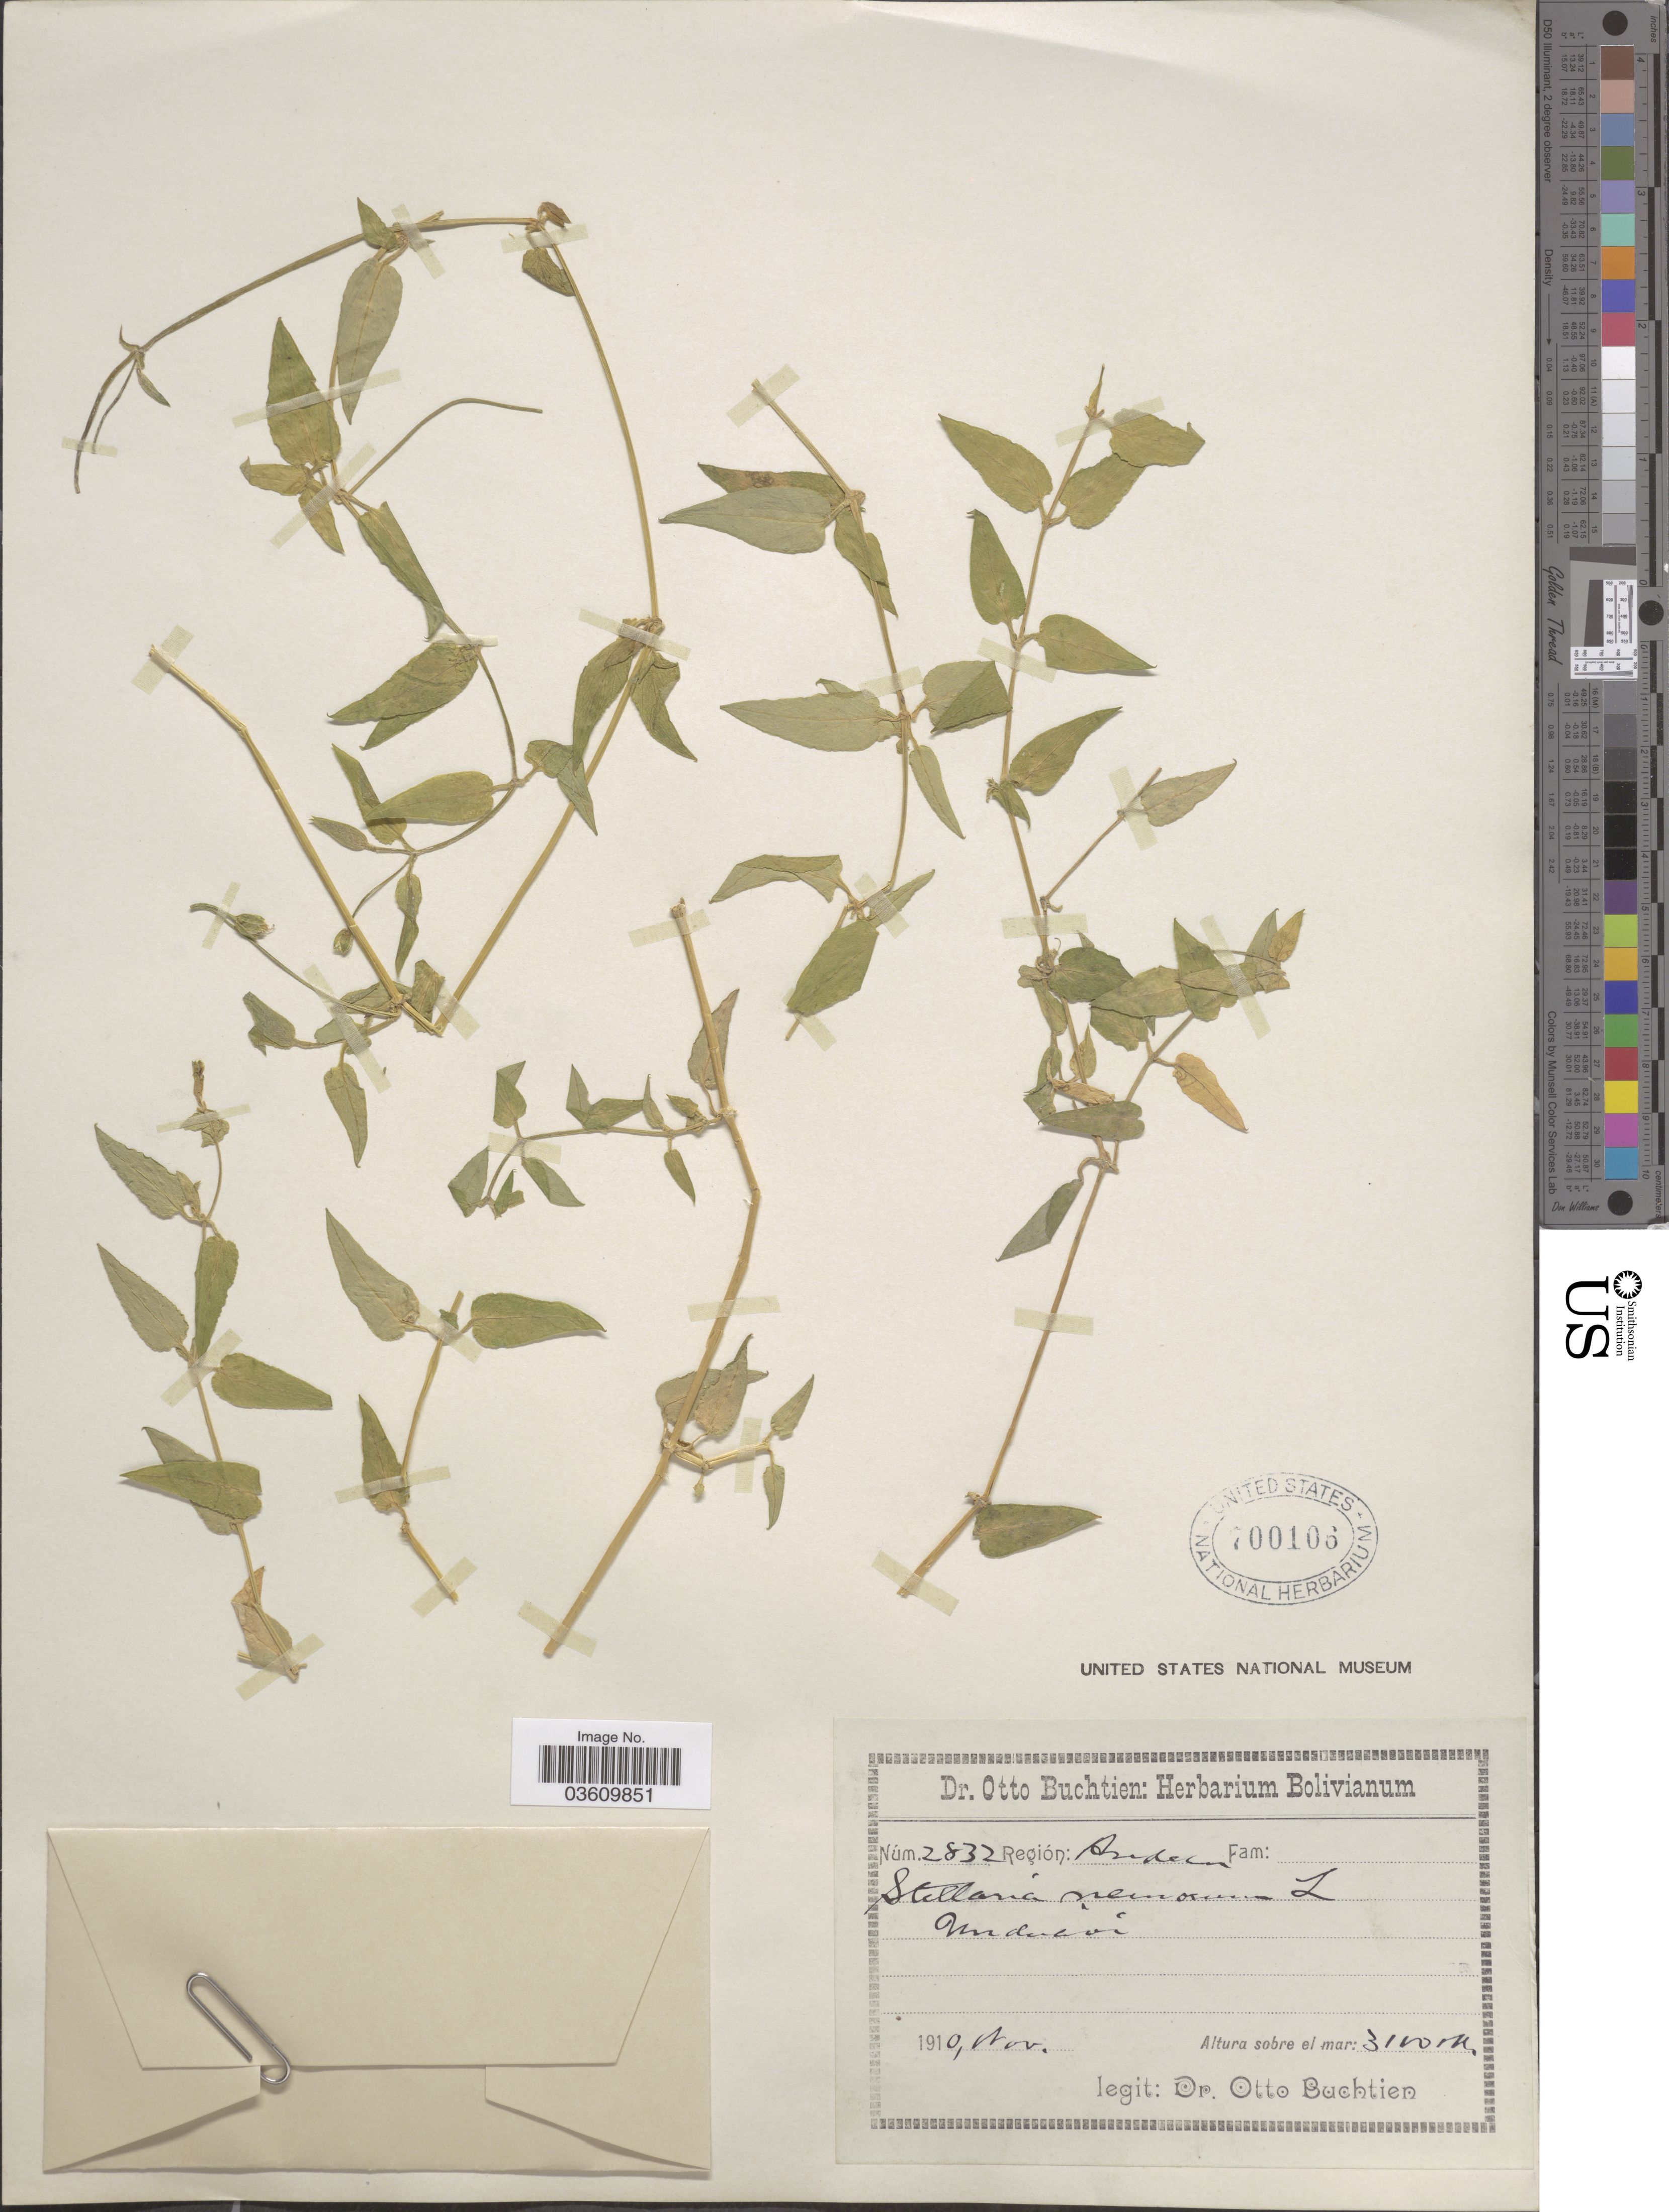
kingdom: Plantae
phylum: Tracheophyta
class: Magnoliopsida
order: Caryophyllales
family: Caryophyllaceae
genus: Stellaria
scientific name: Stellaria nemorum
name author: L.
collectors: O. Buchtien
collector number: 2832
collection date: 1910-11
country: Bolivia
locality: Región: Andean. Unduavi.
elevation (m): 3100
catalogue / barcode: US 700106